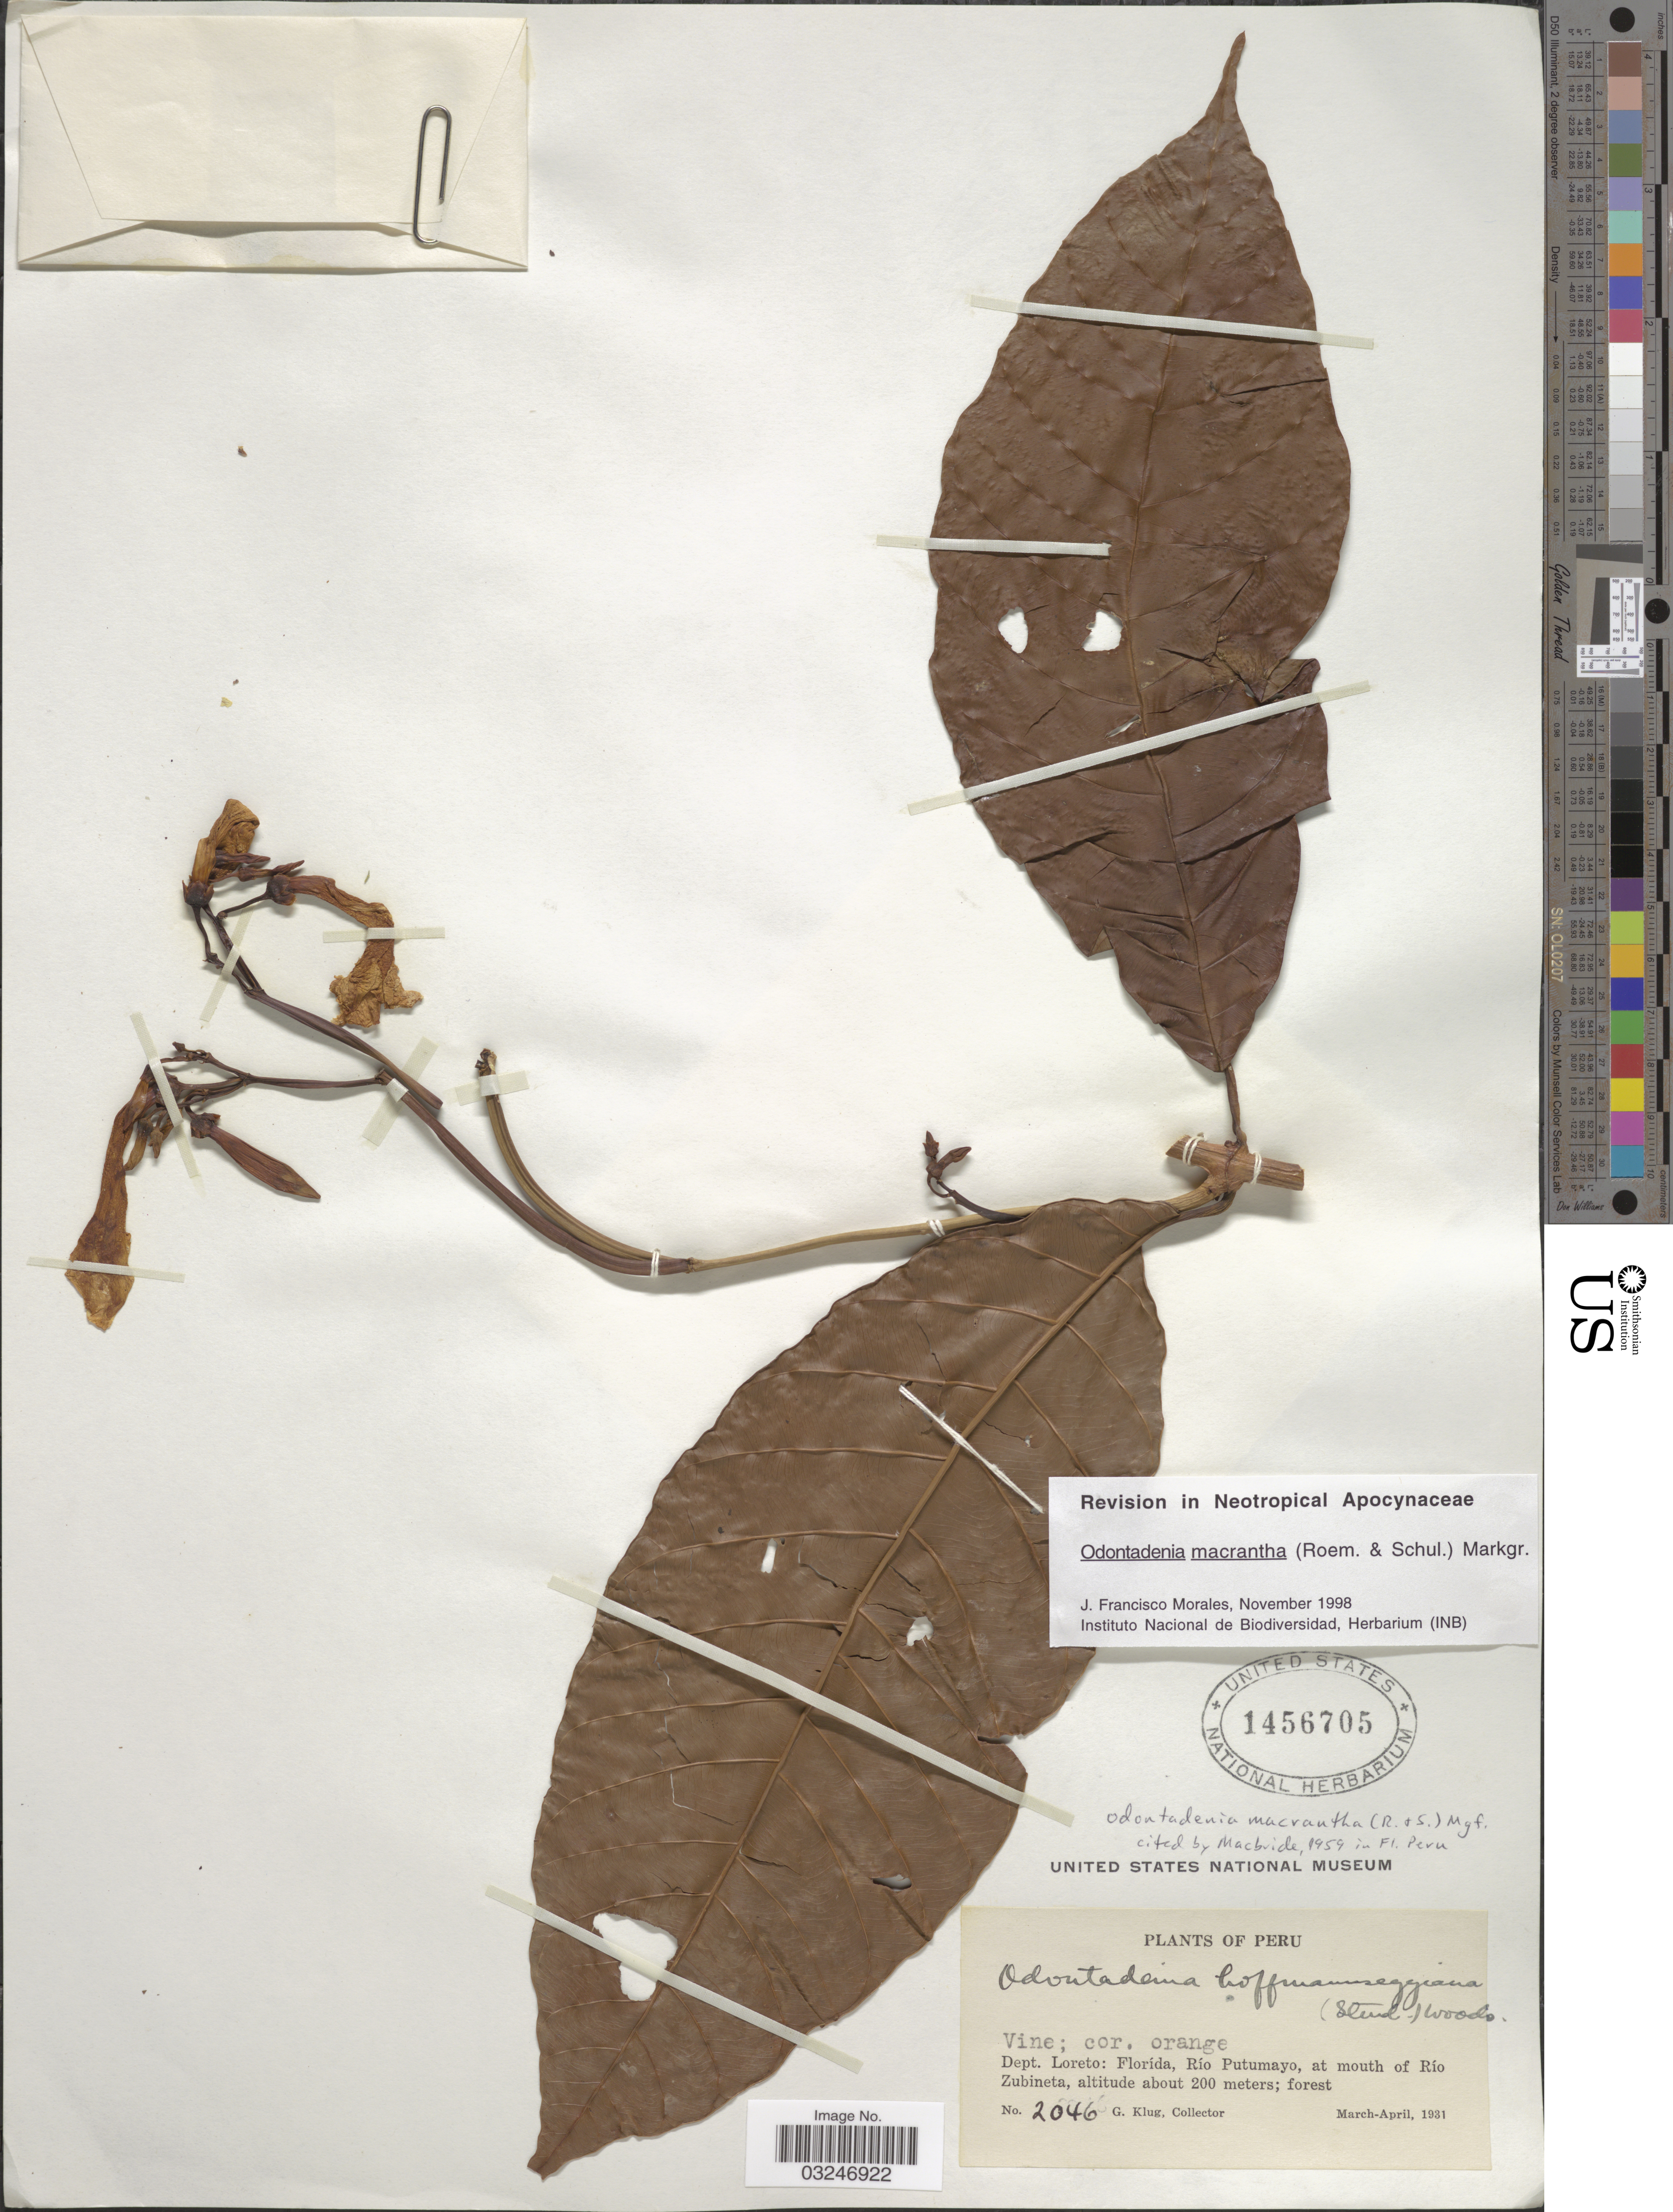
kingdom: Plantae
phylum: Tracheophyta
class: Magnoliopsida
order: Gentianales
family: Apocynaceae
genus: Odontadenia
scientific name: Odontadenia macrantha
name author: (Roem. & Schult.) Markgr.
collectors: G. Klug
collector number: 2046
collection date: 1931-03/1931-04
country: Peru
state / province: Loreto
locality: Dept. Loreto: Florída, Río Putumayo, at mouth of Río Zubineta.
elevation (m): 200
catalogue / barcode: US 1456705